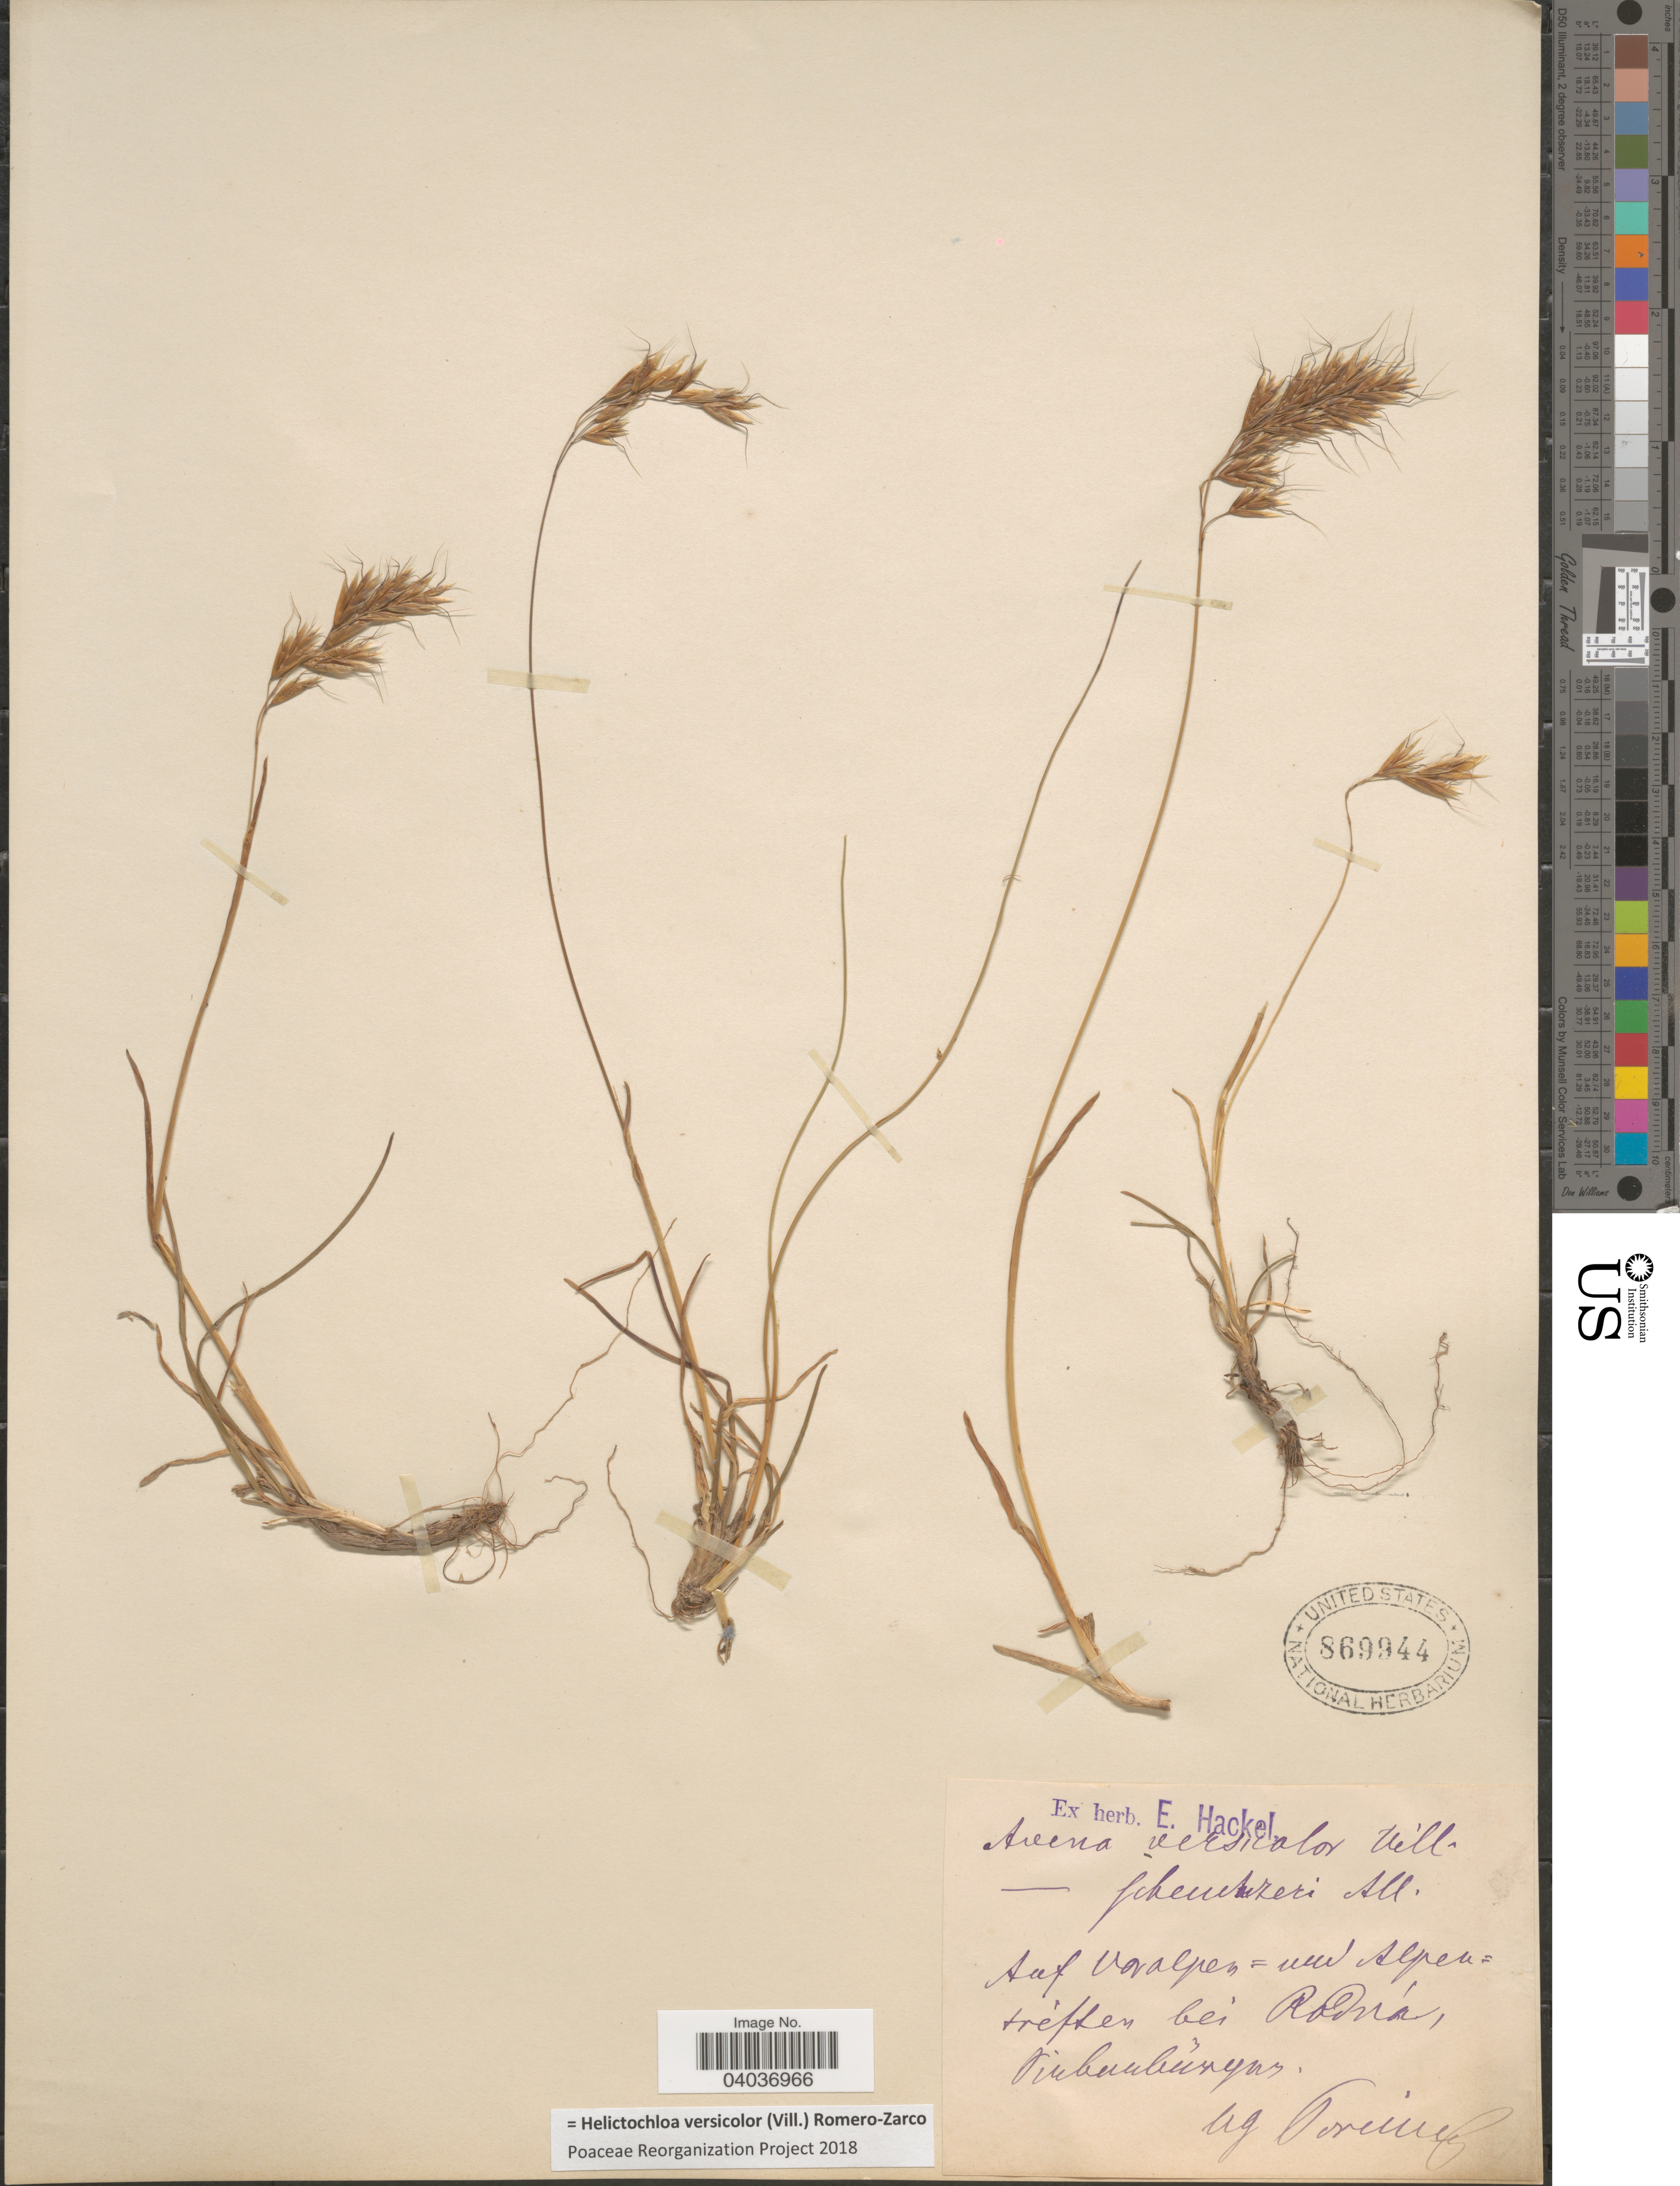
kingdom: Plantae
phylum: Tracheophyta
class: Liliopsida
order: Poales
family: Poaceae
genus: Helictochloa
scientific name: Helictochloa versicolor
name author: (Vill.) Romero Zarco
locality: Auf Voralpes = und Alpen : tréssen bei Rodná, Viubuubüngur. [interpreted]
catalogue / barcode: US 869944